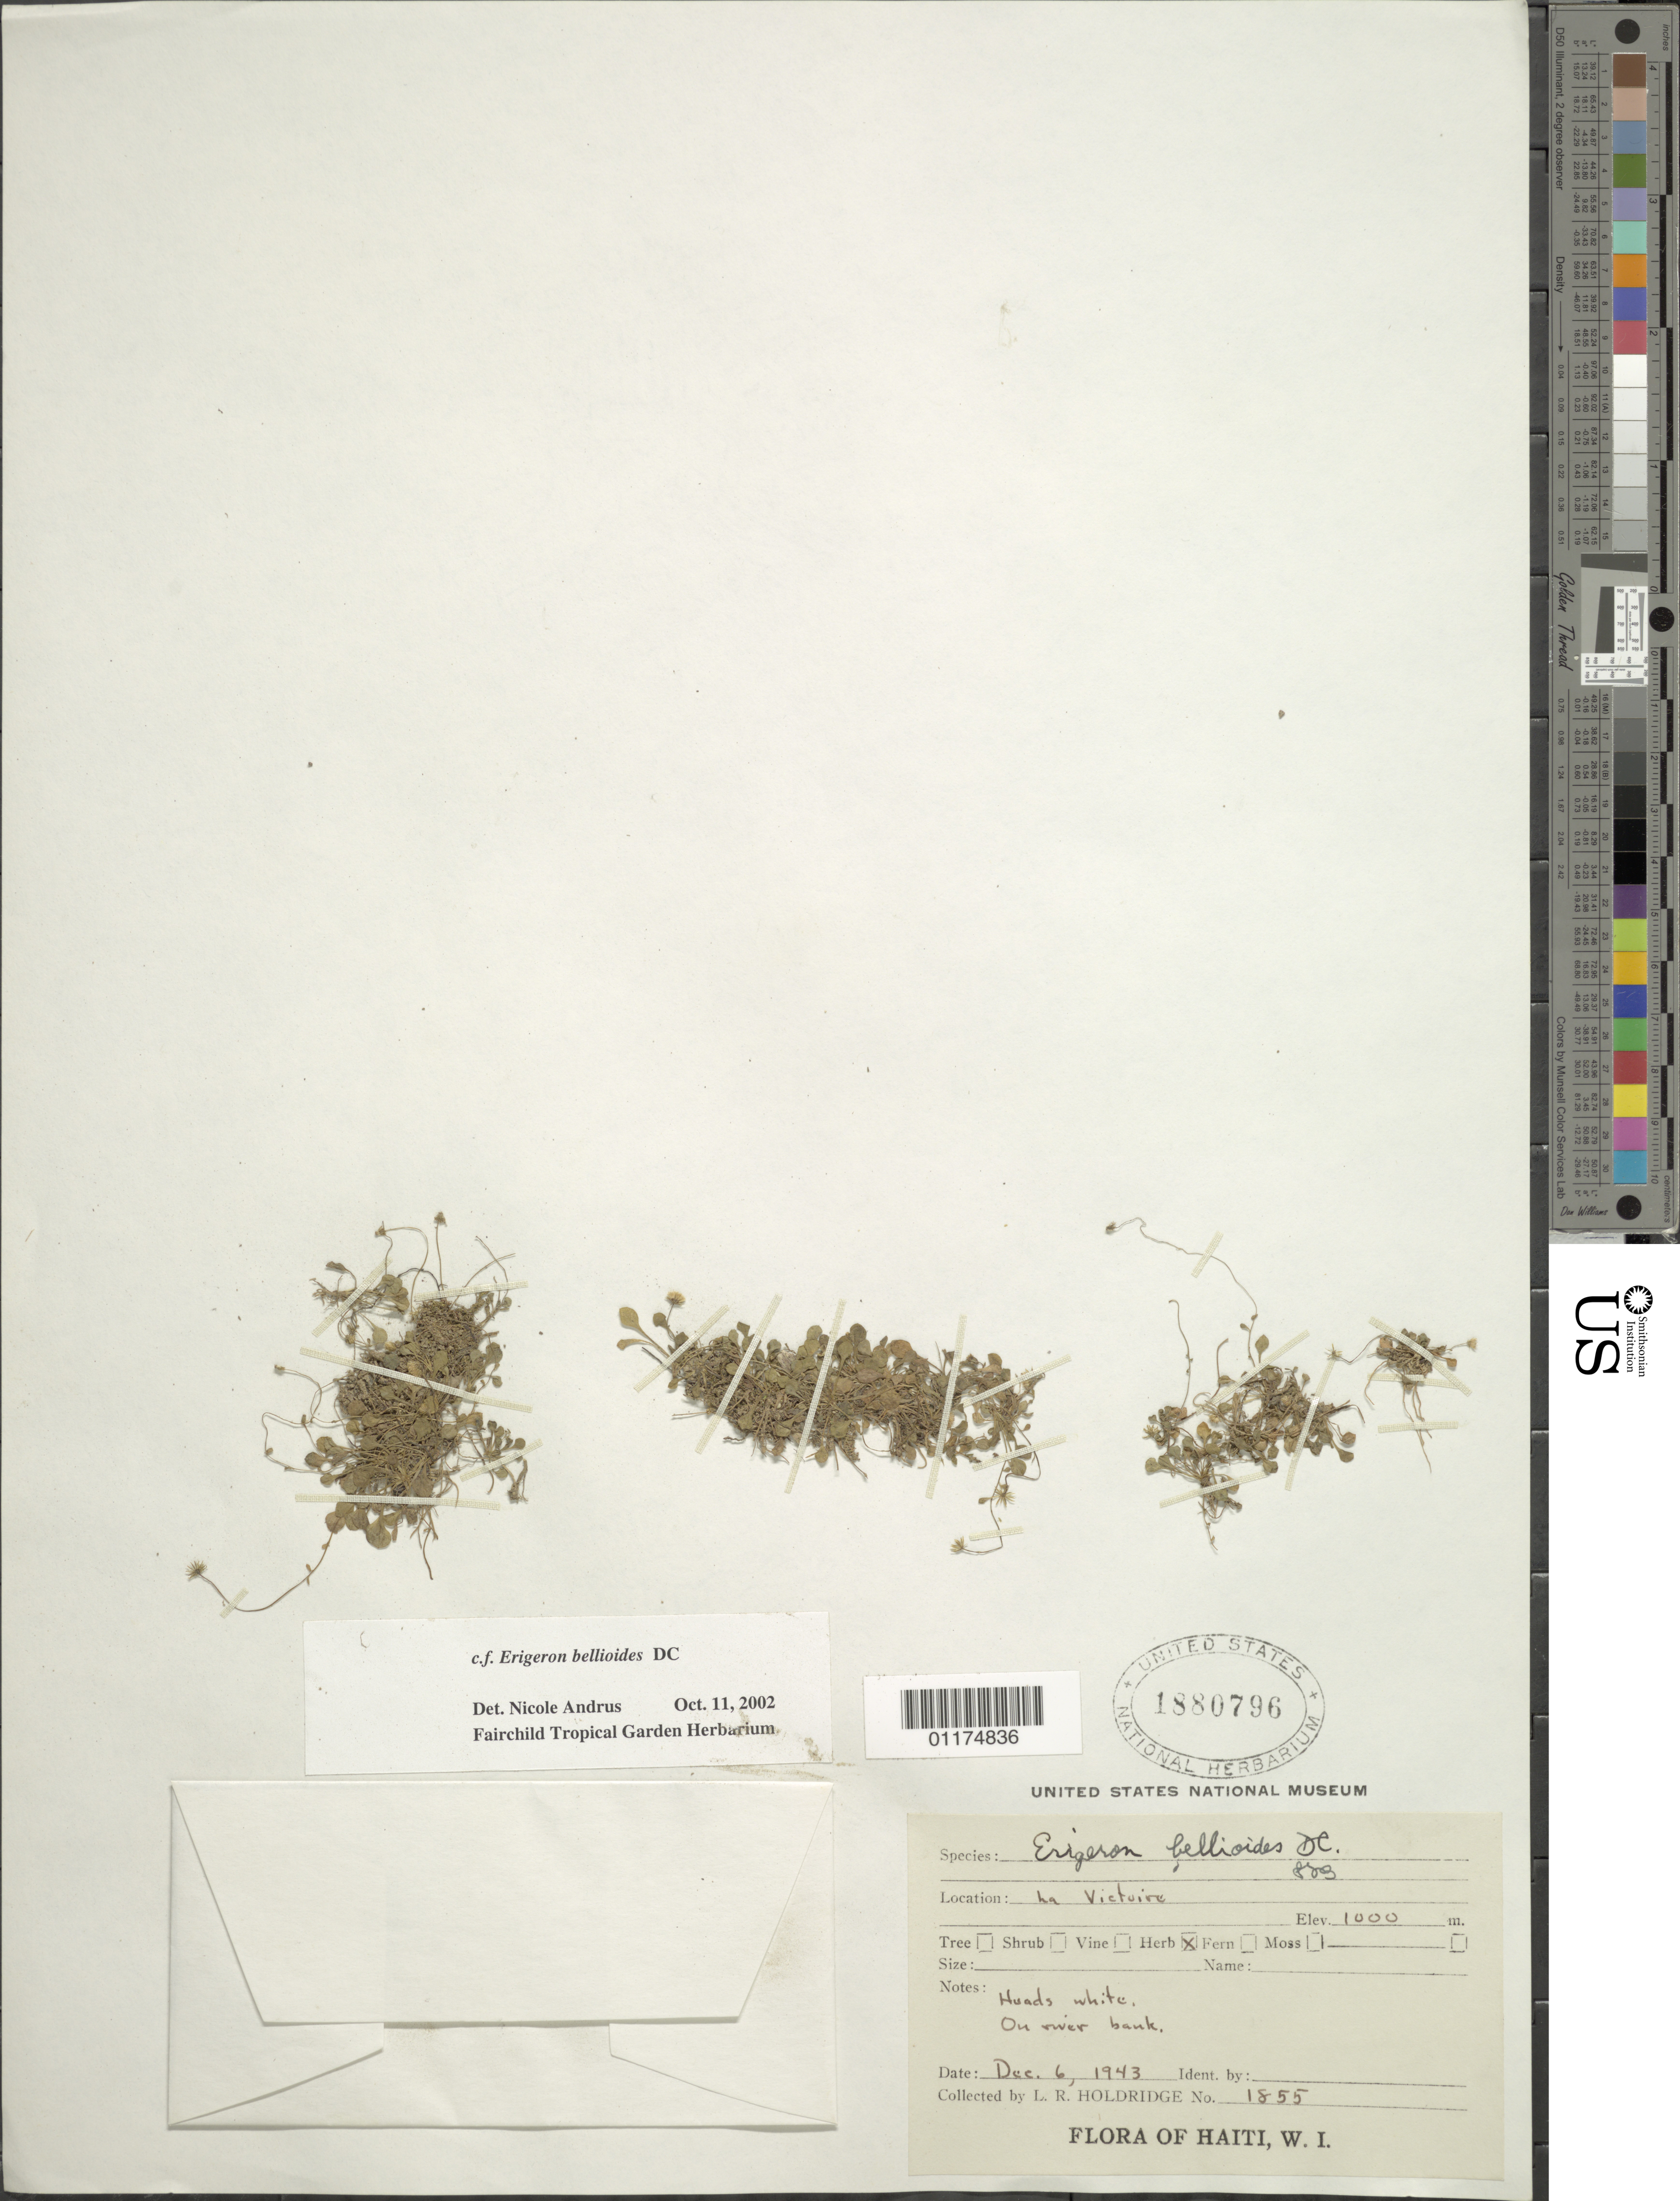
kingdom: Plantae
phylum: Tracheophyta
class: Magnoliopsida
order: Asterales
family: Asteraceae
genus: Erigeron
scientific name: Erigeron bellioides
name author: DC.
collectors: L. Holdridge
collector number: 1855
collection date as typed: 06 Dec 1943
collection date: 1943-12-06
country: Haiti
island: Hispaniola I.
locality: La Victoire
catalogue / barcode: US 1880796